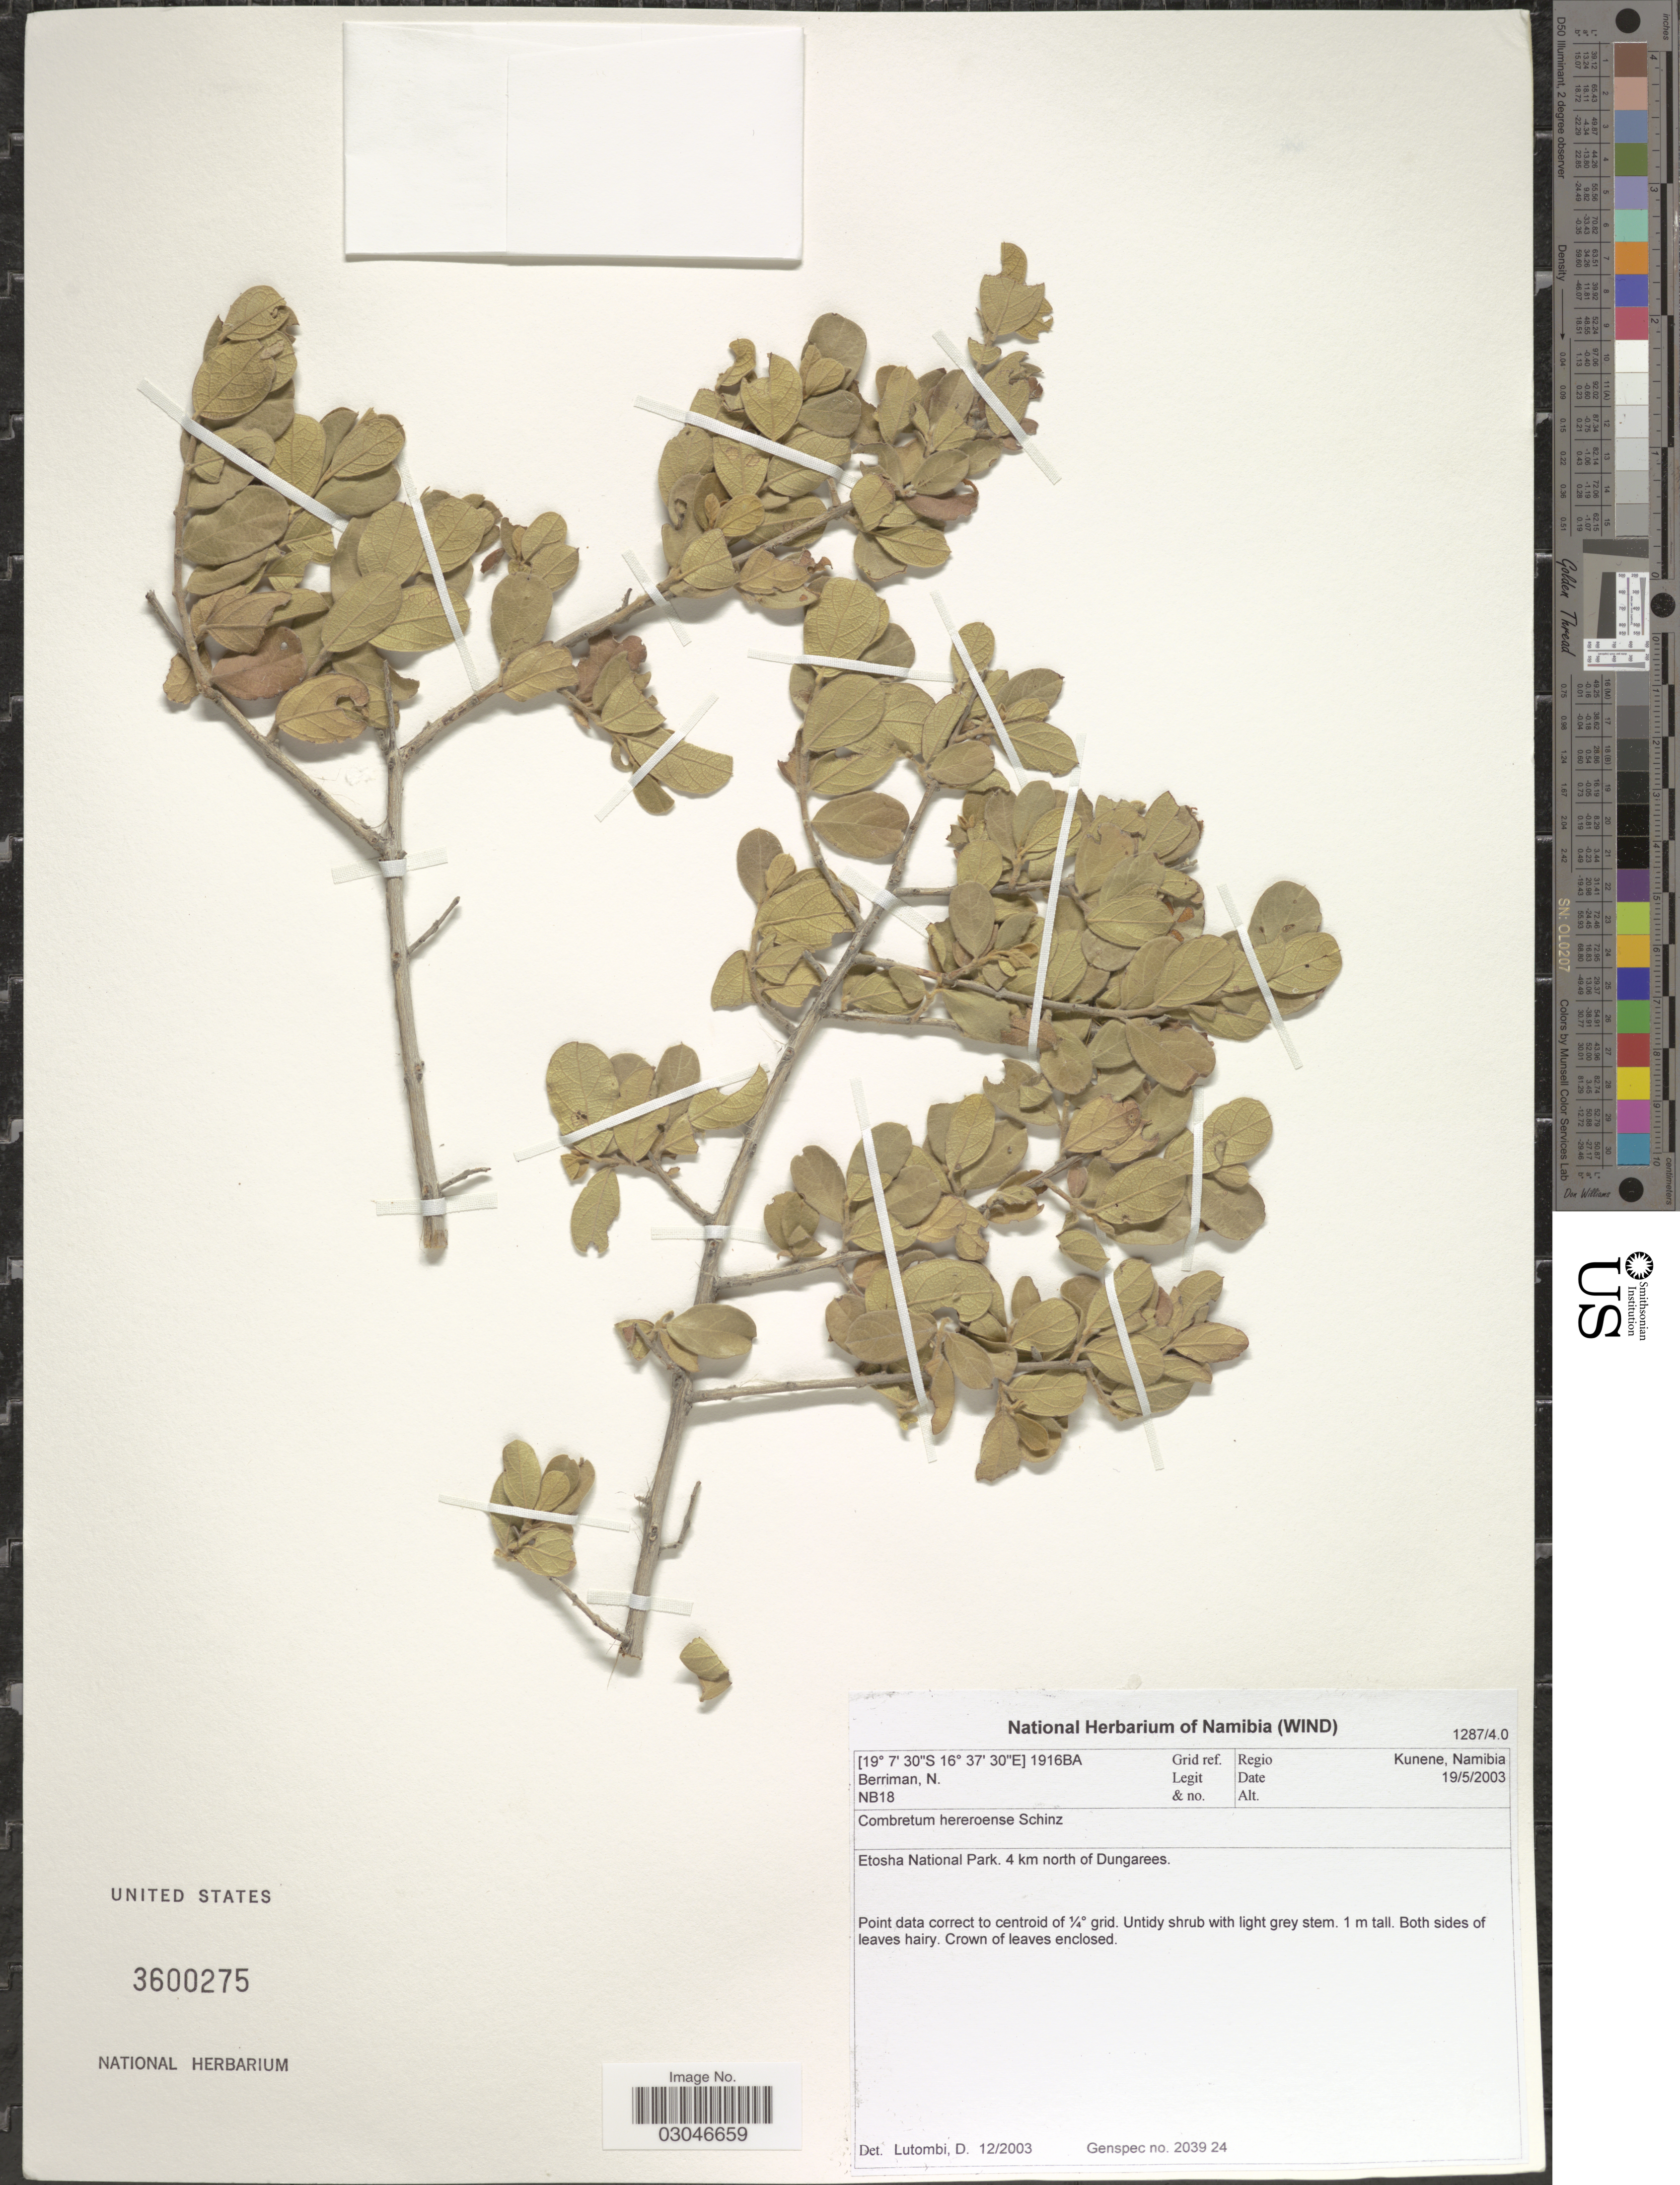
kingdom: Plantae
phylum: Tracheophyta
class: Magnoliopsida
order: Myrtales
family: Combretaceae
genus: Combretum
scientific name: Combretum hereroense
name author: Schinz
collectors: N. Berriman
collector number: NB18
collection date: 2003-05-19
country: Namibia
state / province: Kunene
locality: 1916BA Grid ref. Etosha National Park. 4 km north of Dungarees.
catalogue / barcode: US 3600275